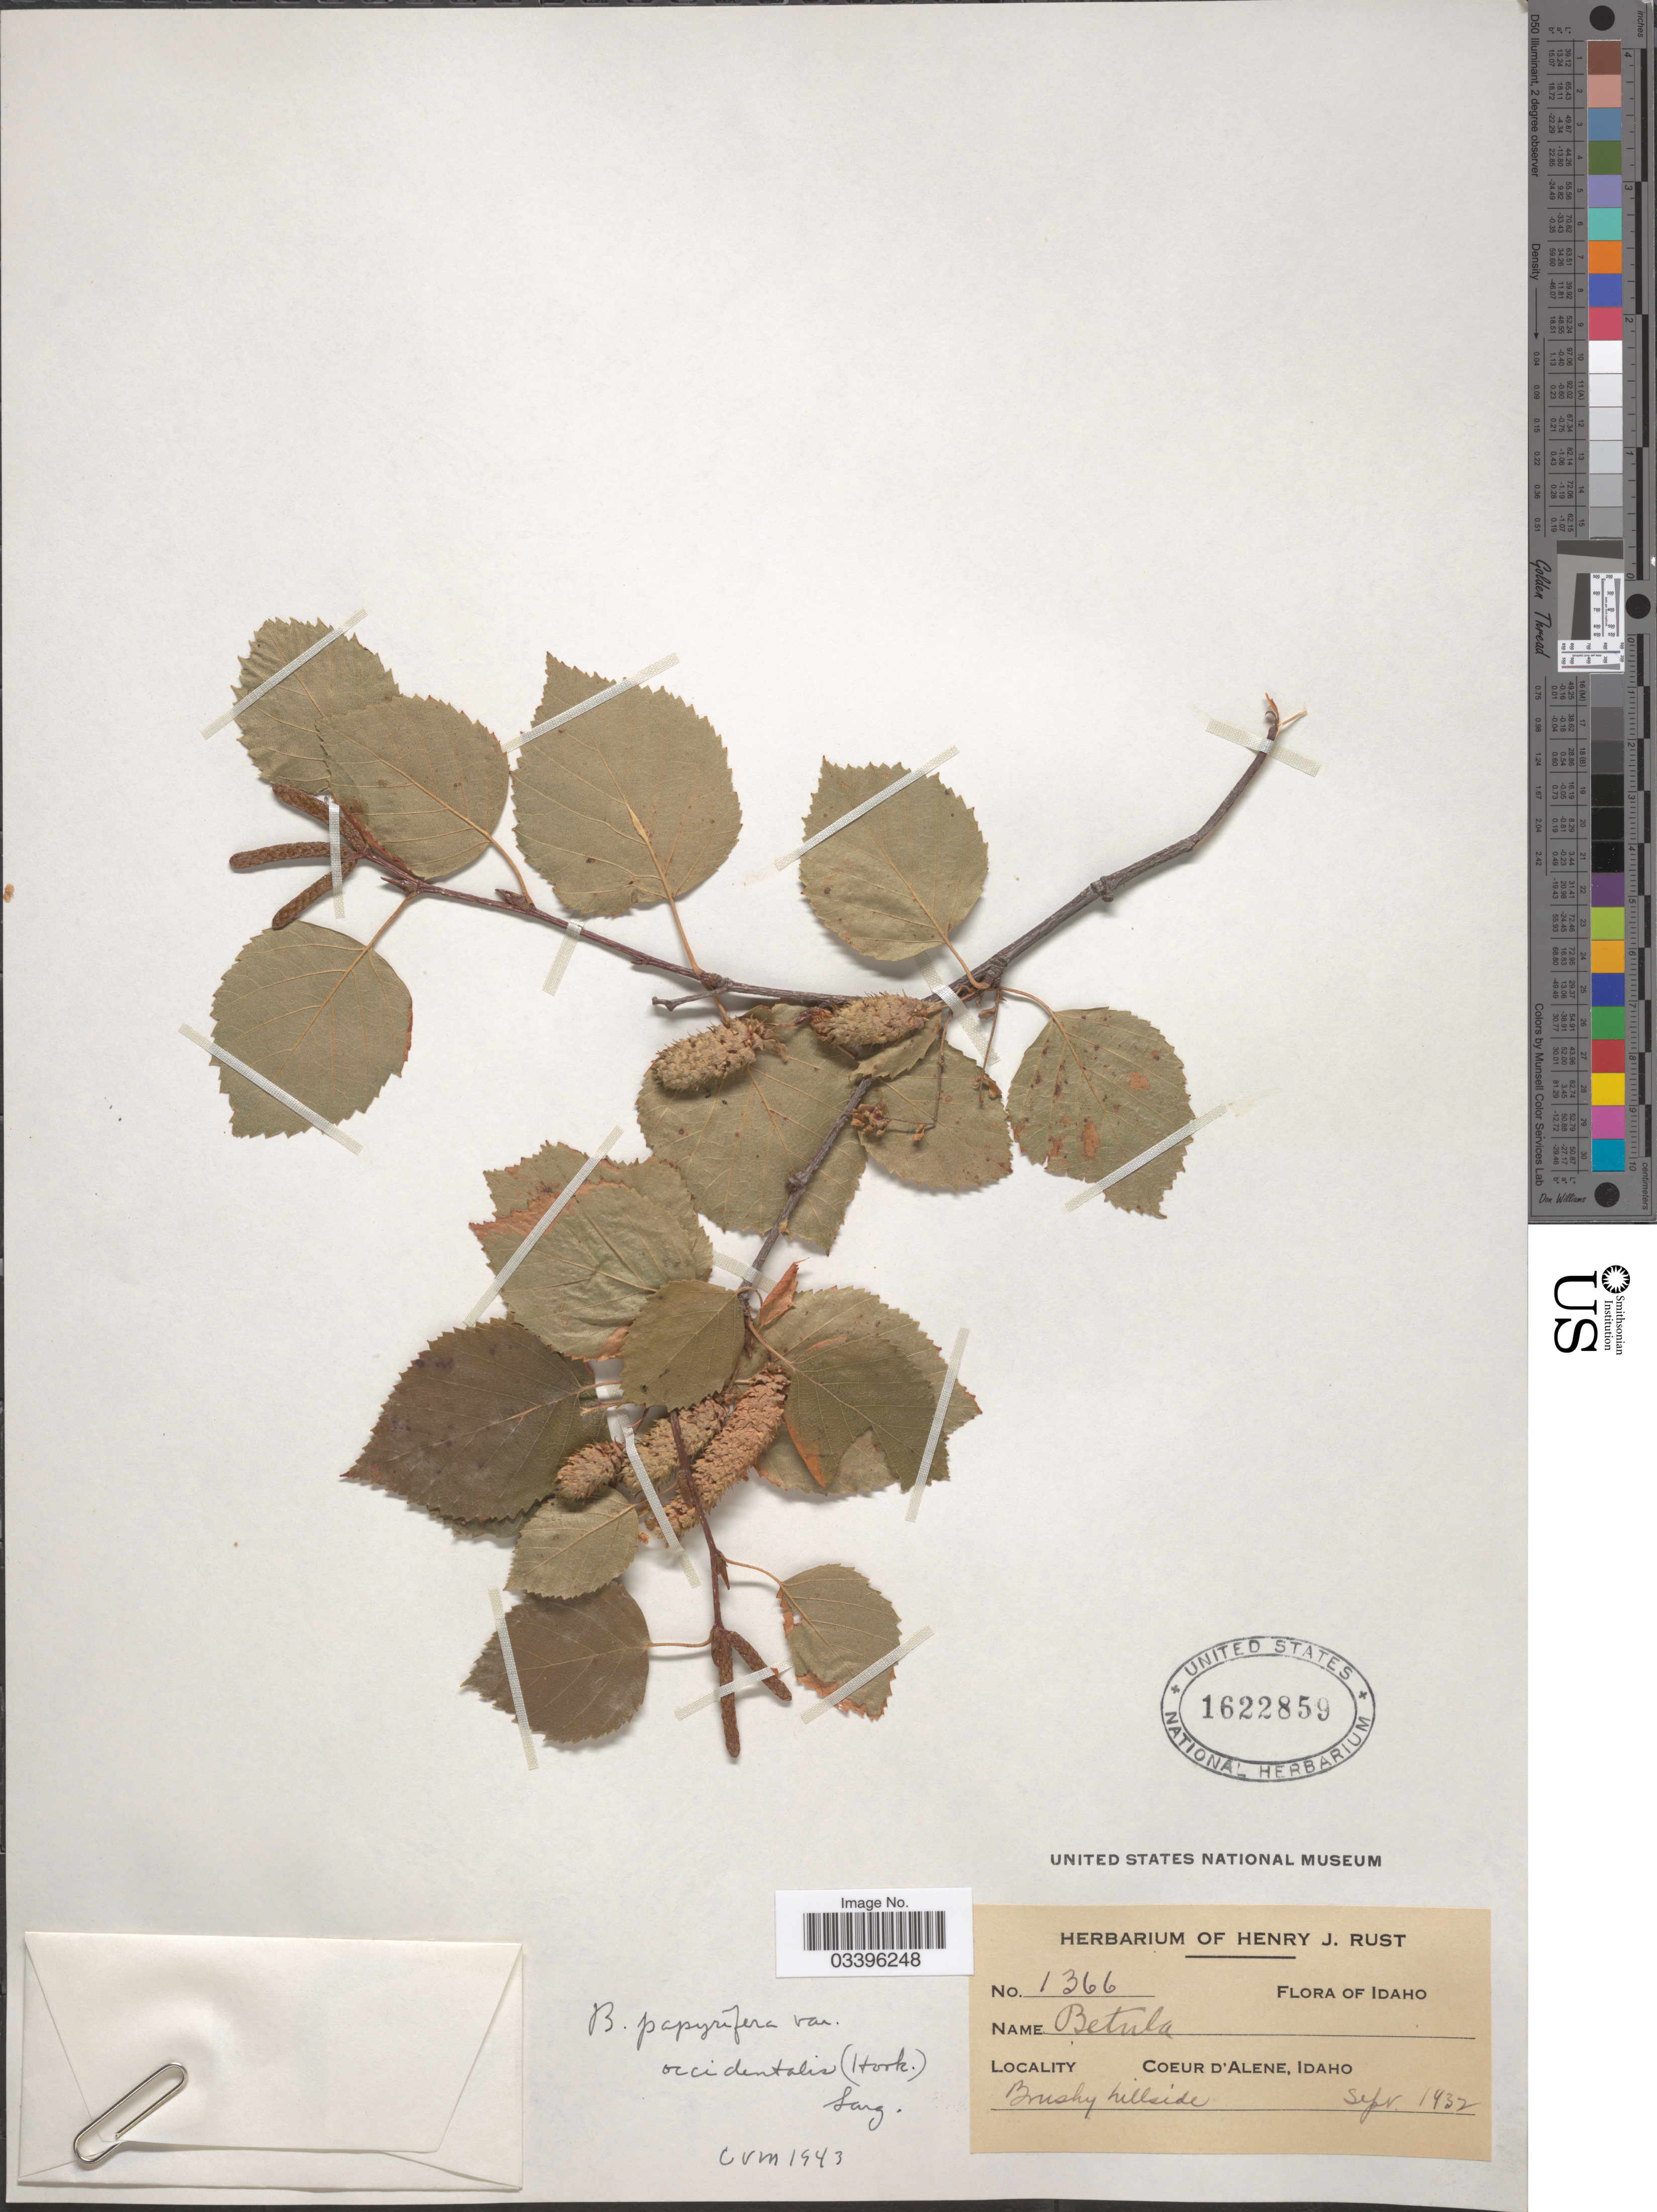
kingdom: Plantae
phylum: Tracheophyta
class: Magnoliopsida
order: Fagales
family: Betulaceae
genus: Betula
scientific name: Betula occidentalis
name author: Hook.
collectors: ex herb. Henry J. Rust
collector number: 1366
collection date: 1932-09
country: United States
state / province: Idaho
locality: Coeur d'Alene.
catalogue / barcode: US 1622859